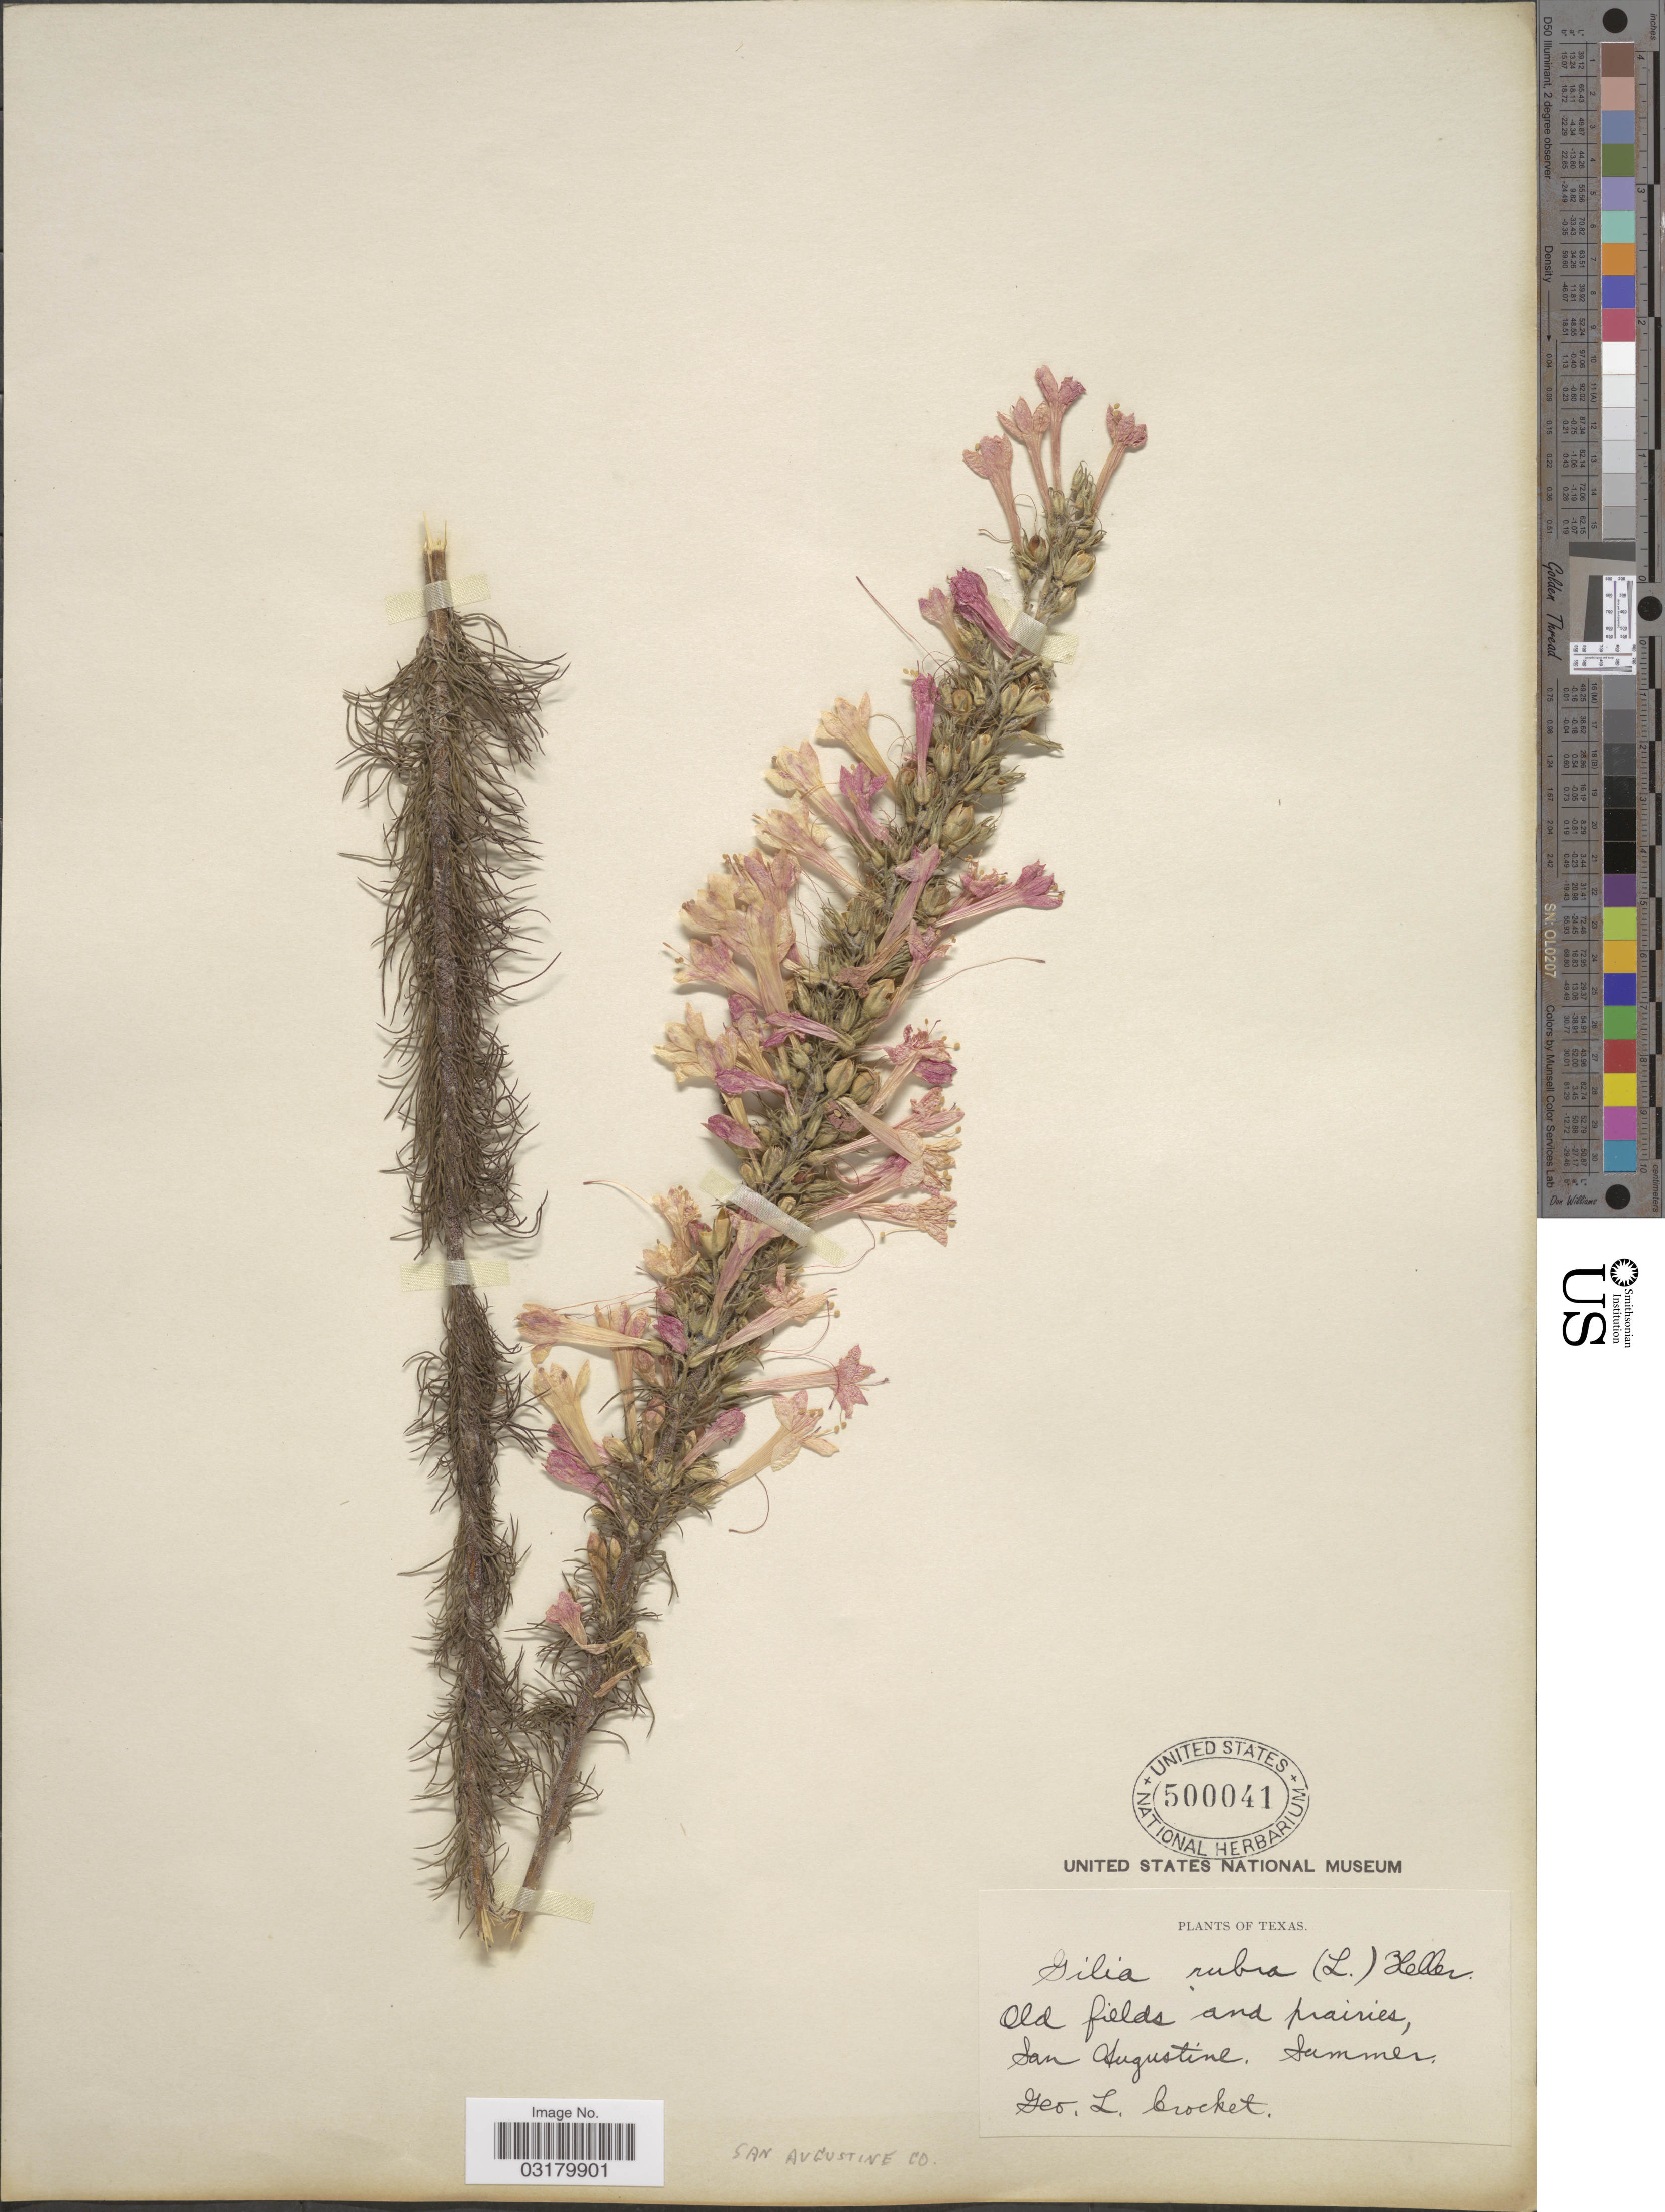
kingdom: Plantae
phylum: Tracheophyta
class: Magnoliopsida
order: Ericales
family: Polemoniaceae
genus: Ipomopsis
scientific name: Ipomopsis rubra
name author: (L.) Wherry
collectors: G. Crocket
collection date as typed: Summer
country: United States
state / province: Texas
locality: Old fields and prairies, San Augustine. San Augustine Co.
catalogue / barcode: US 500041